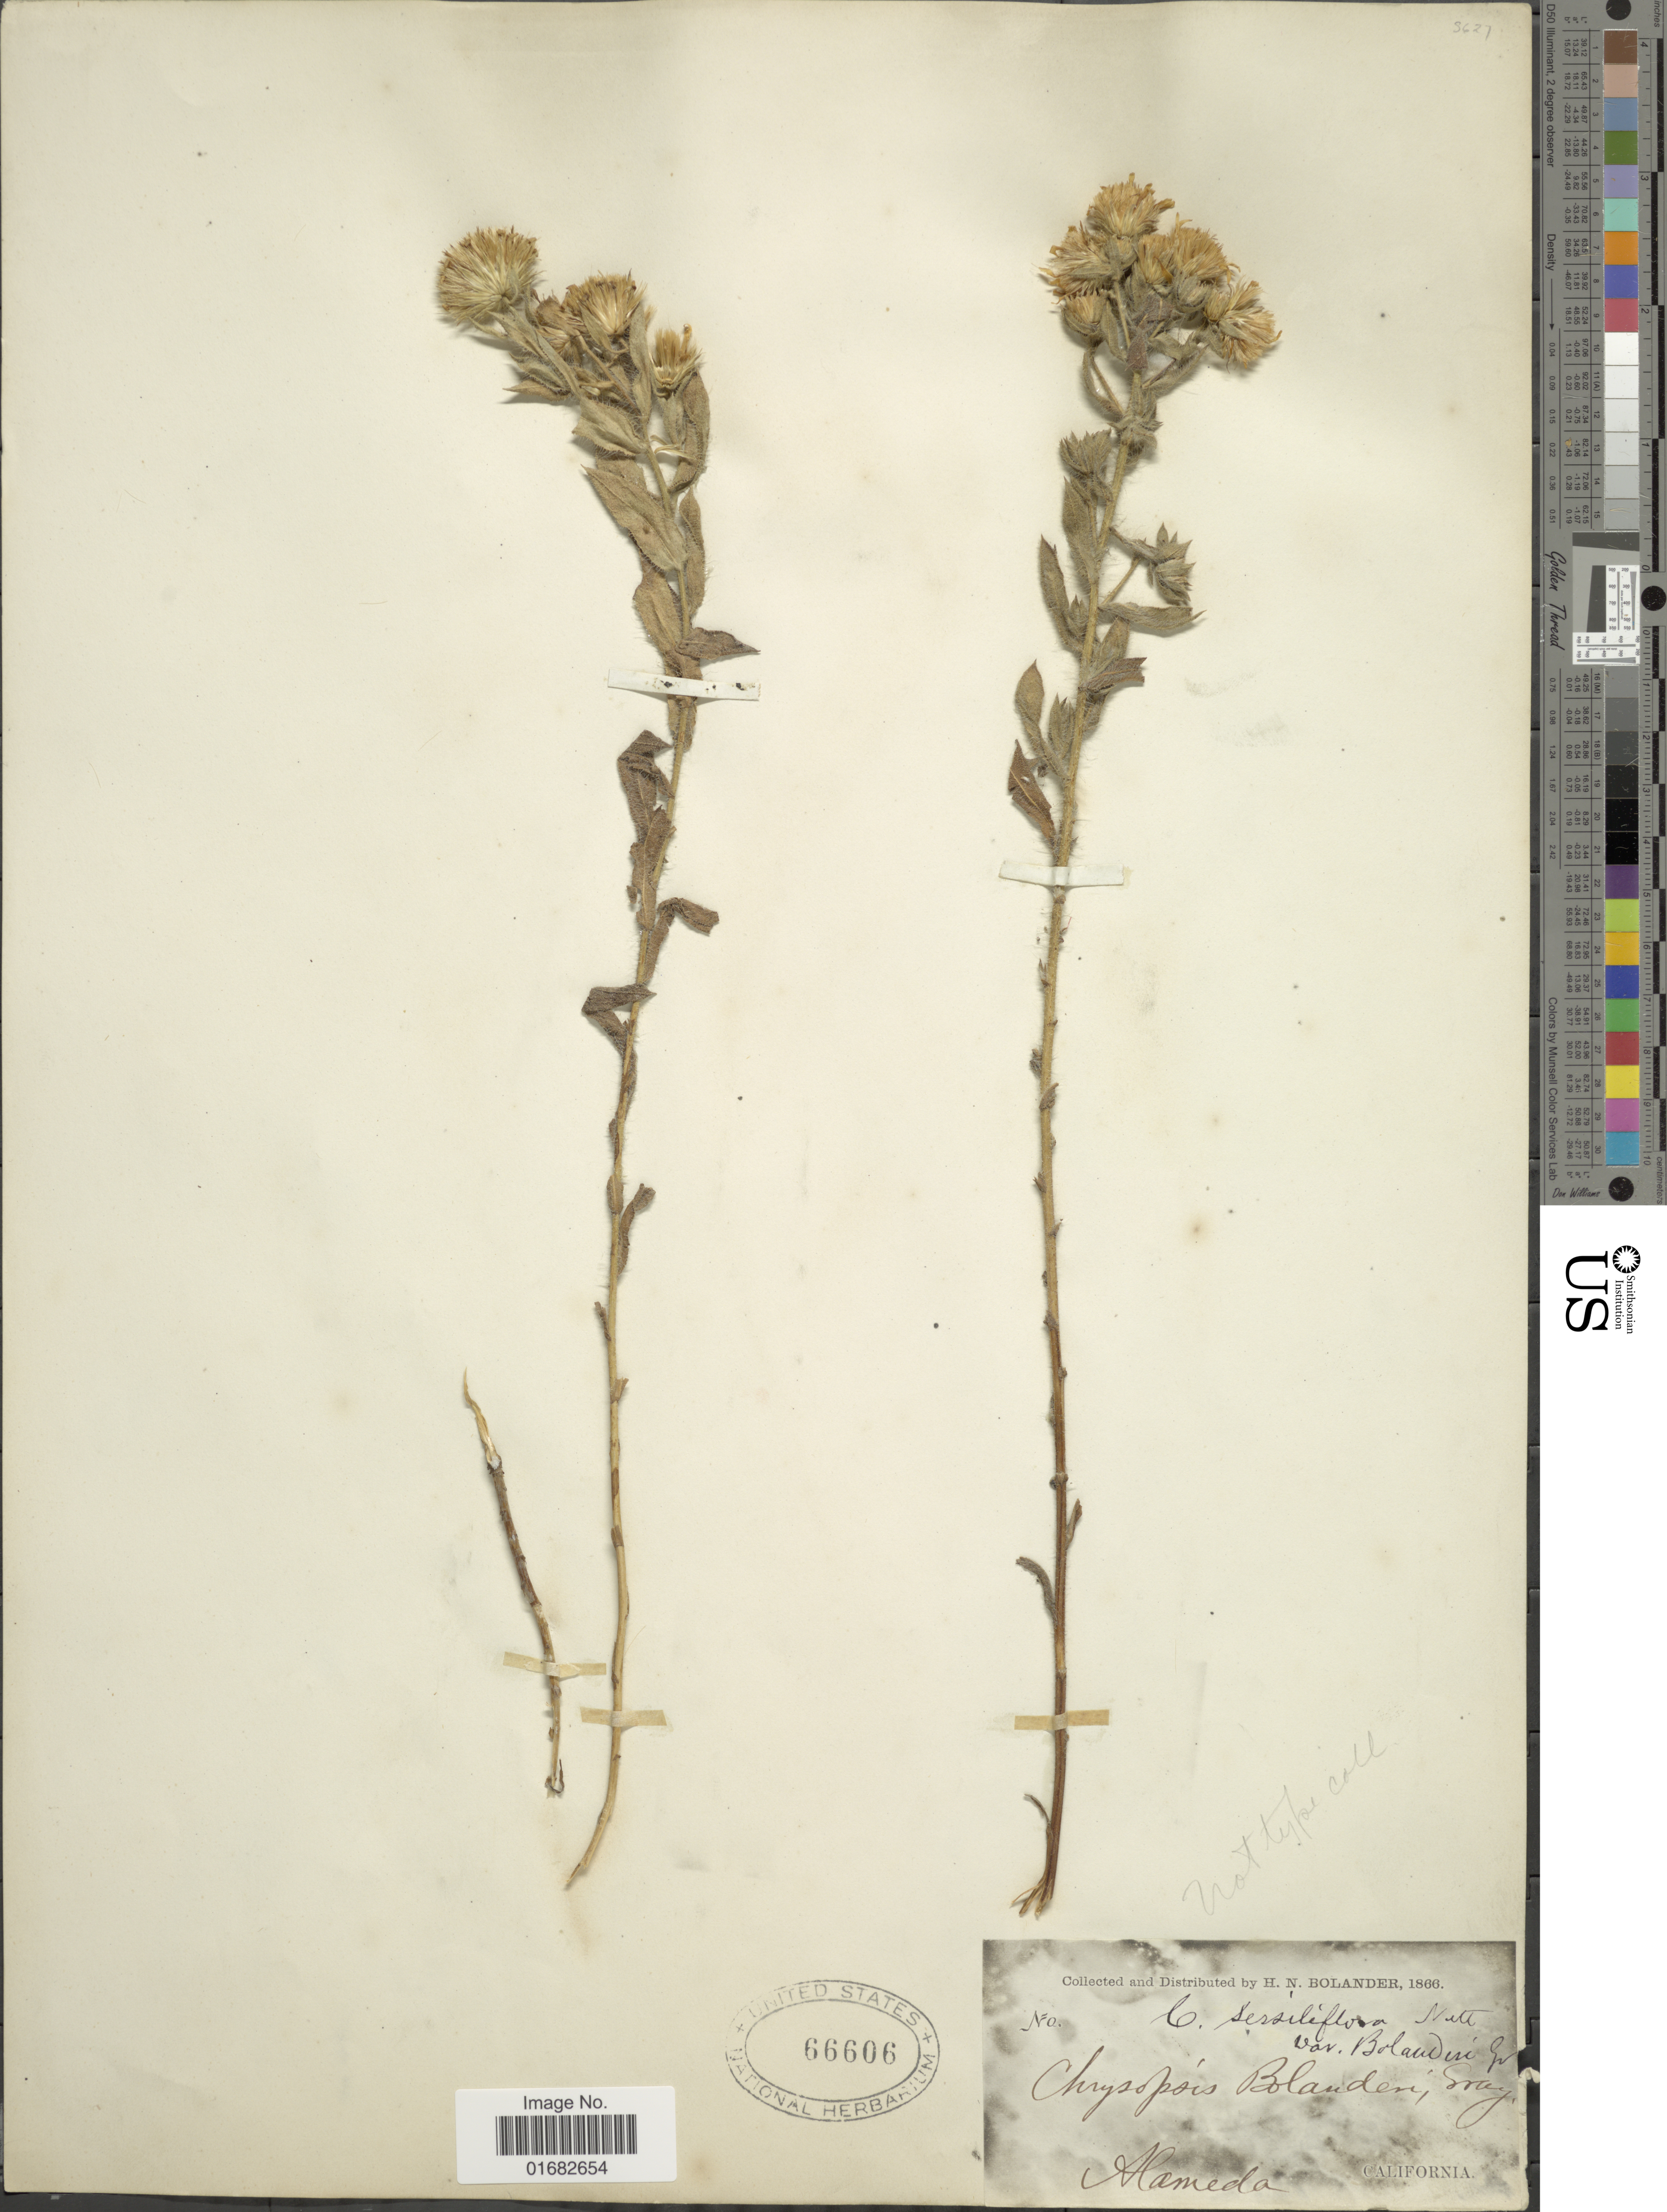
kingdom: Plantae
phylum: Tracheophyta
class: Magnoliopsida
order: Asterales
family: Asteraceae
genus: Heterotheca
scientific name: Heterotheca sessiliflora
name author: (Nutt.) Shinners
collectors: H. Bolander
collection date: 1866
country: United States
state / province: California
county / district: Alameda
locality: Alameda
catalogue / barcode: US 66606